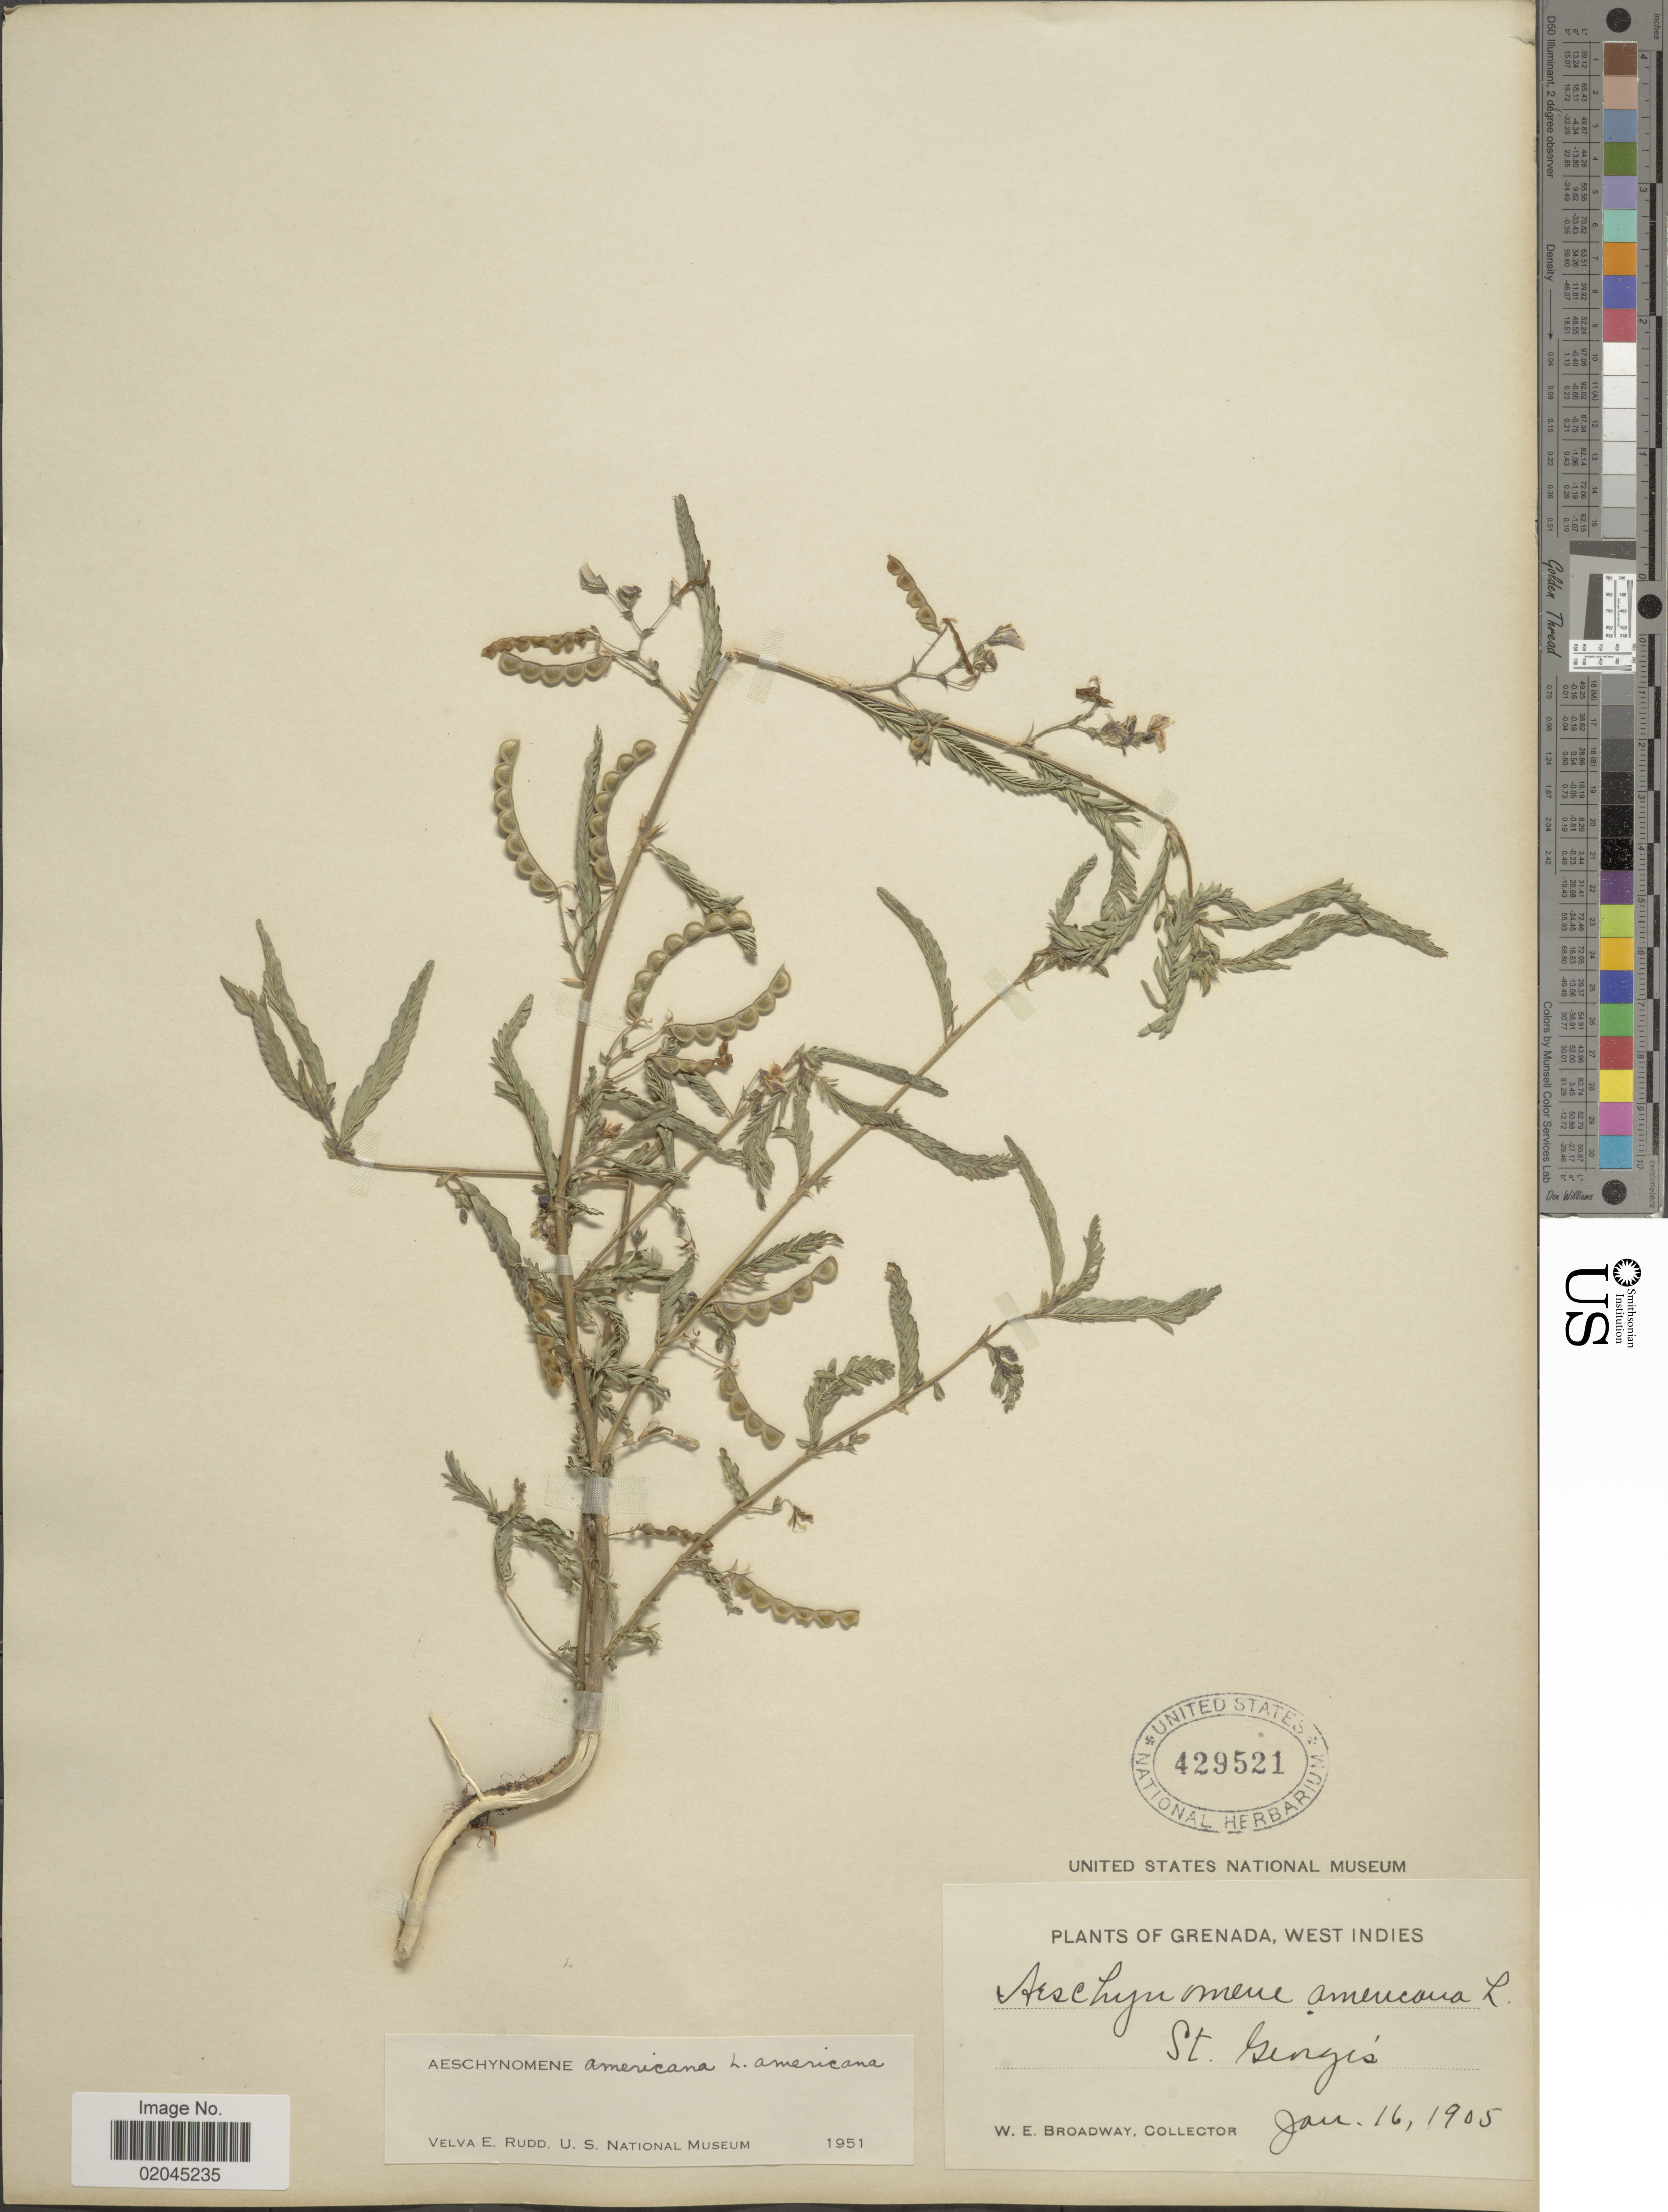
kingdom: Plantae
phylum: Tracheophyta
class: Magnoliopsida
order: Fabales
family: Fabaceae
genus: Aeschynomene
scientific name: Aeschynomene americana var. americana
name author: L.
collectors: W. E. Broadway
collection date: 1905-01-16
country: Grenada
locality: St Gingis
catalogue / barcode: US 429521